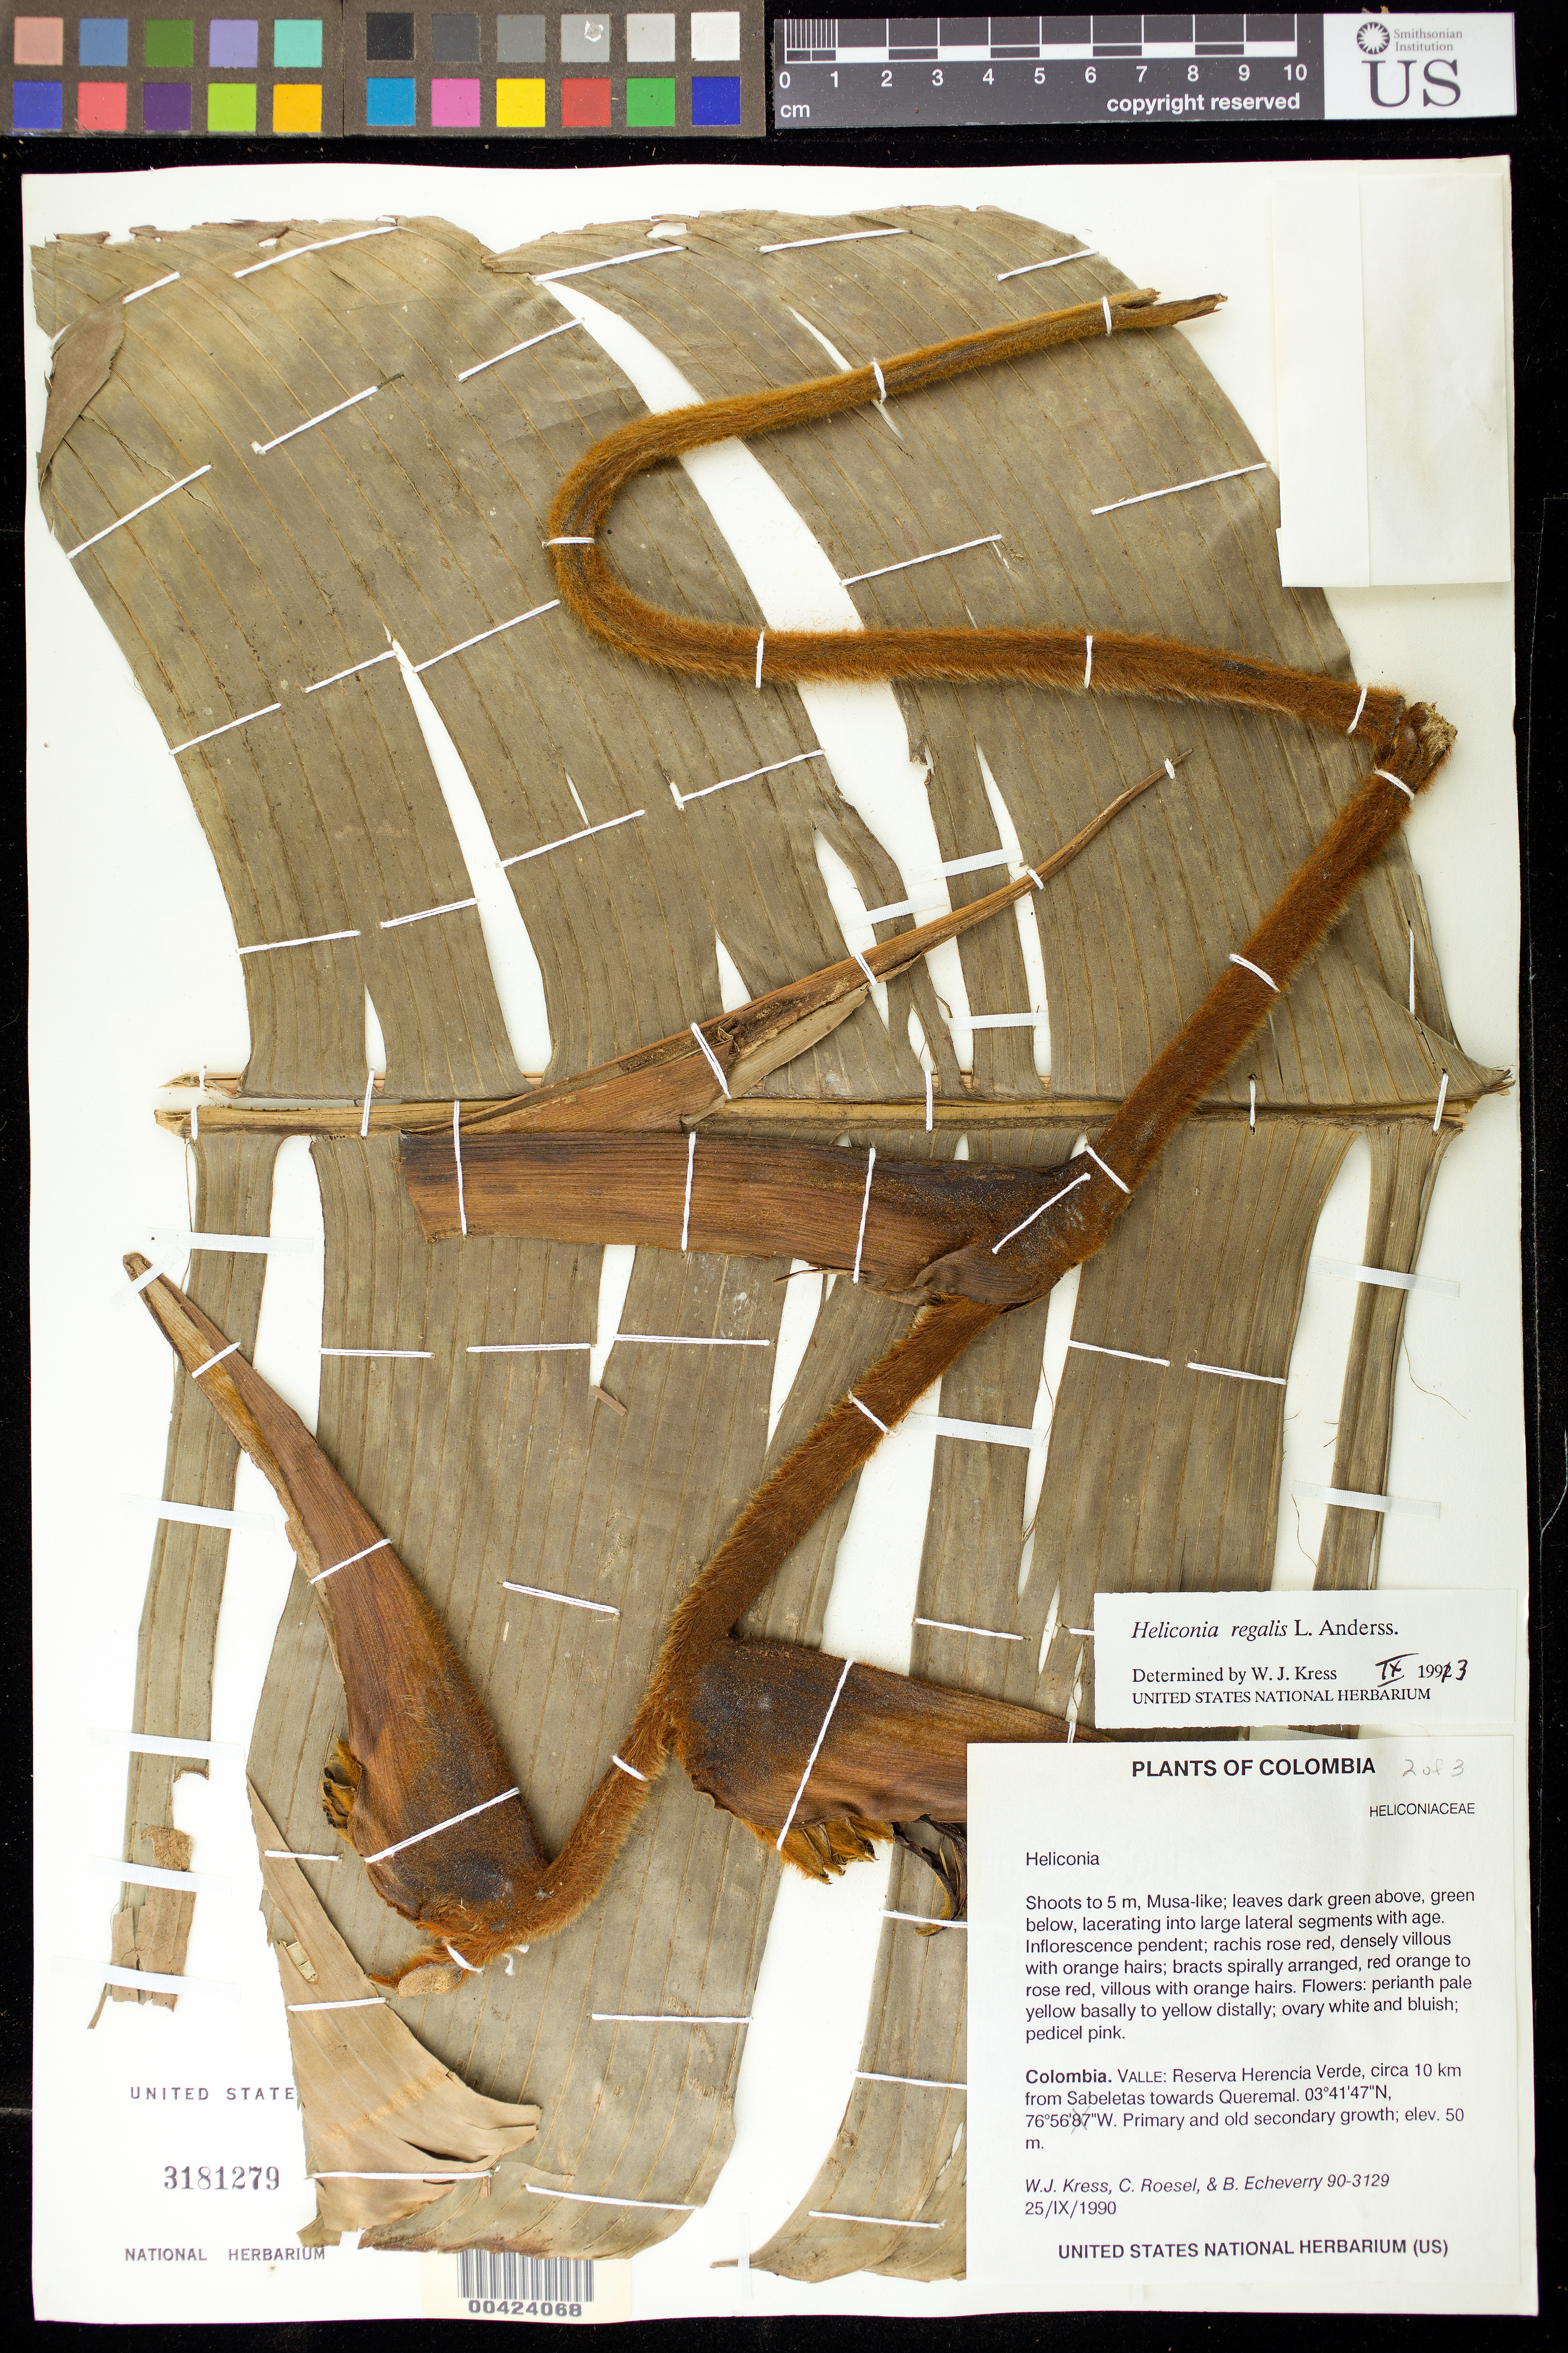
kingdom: Plantae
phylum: Tracheophyta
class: Liliopsida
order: Zingiberales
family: Heliconiaceae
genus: Heliconia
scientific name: Heliconia regalis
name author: L. Andersson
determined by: Kress, W. J., (US), Smithsonian Institution - National Museum of Natural History (UNITED STATES)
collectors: W. J. Kress, C. S. Roesel & B. Echeverry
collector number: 90-3129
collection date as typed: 25 Sep 1990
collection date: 1990-09-25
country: Colombia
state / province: Valle del Cauca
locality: Reserva Herencia Verde; circa 10 km from Sabeletas towards Queremal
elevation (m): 50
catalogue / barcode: US 3181279